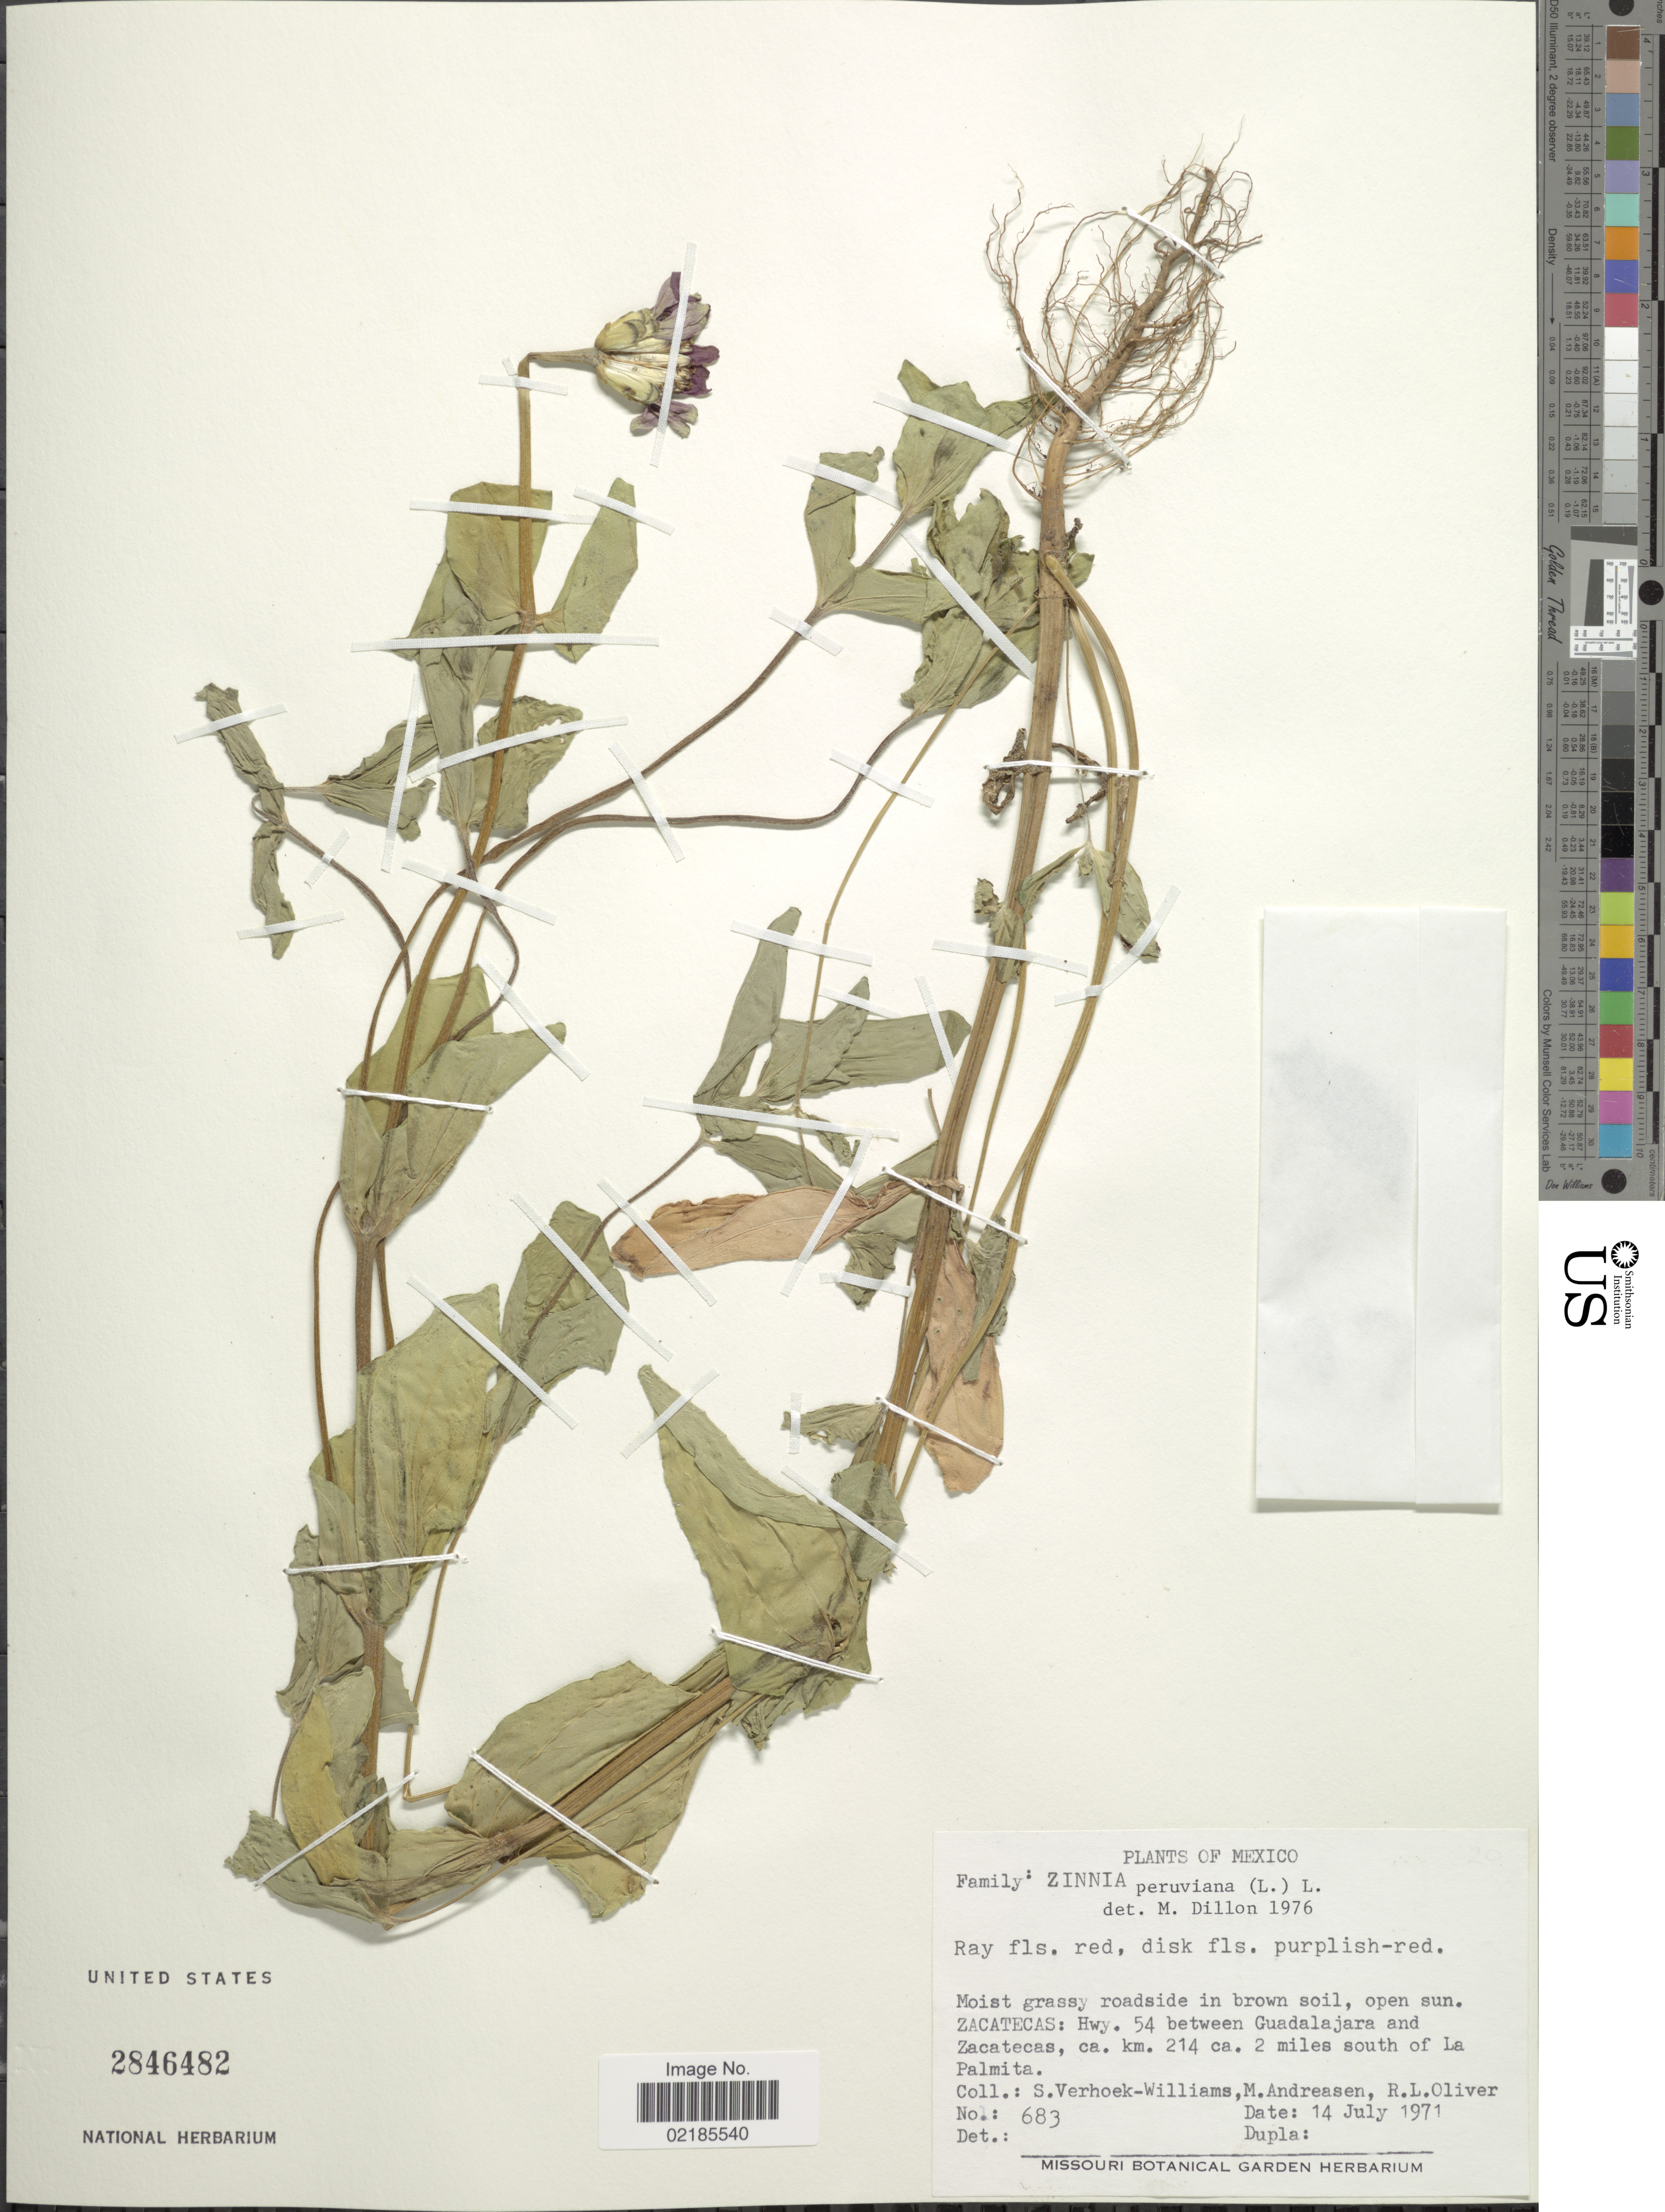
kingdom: Plantae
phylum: Tracheophyta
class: Magnoliopsida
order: Asterales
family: Asteraceae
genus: Zinnia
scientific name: Zinnia peruviana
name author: (L.) L.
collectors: S. E. Verhoek-Williams, M. Andreasen & R. Oliver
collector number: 683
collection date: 1971-07-14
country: Mexico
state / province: Zacatecas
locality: Hwy. 54 between Guadalajara and Zacatecas, ca km 214 ca 2 miles south of La Palmita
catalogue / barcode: US 2846482